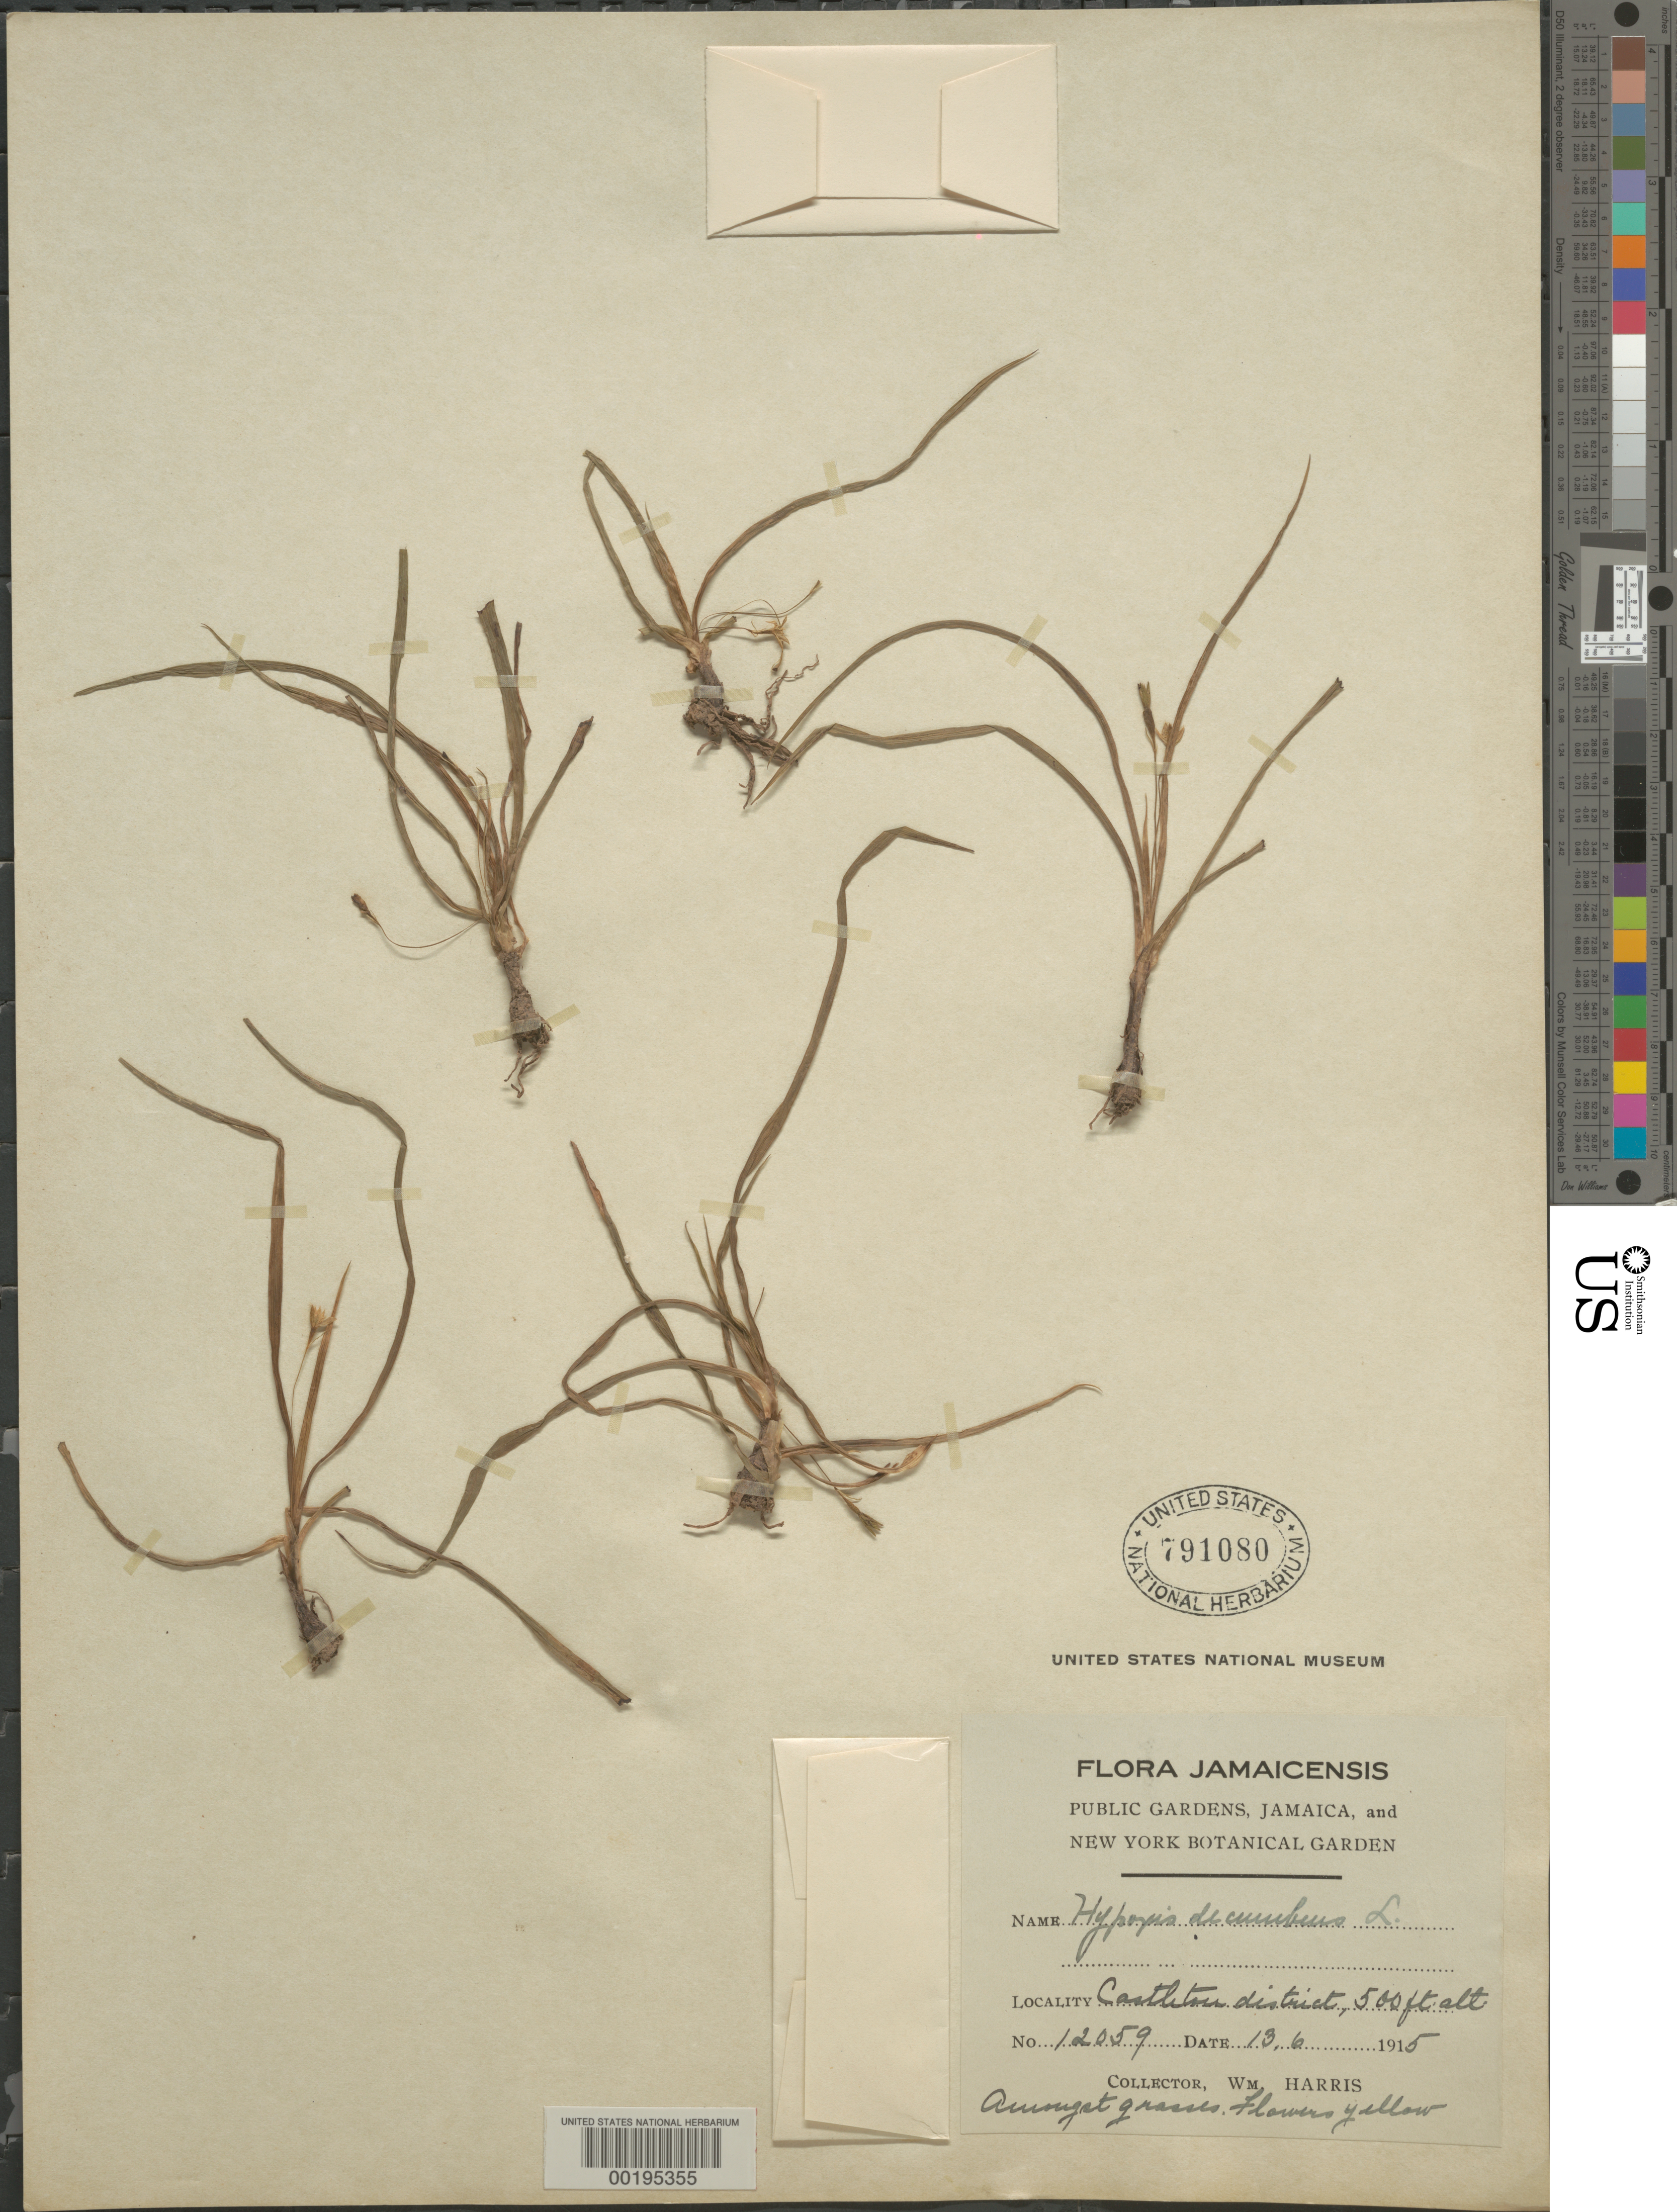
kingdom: Plantae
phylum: Tracheophyta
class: Liliopsida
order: Asparagales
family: Hypoxidaceae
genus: Hypoxis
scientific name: Hypoxis decumbens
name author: L.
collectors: W. H. Harris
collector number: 12059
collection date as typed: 13 Jun 1915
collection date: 1915-06-13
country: Jamaica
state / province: Saint Andrew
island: Greater Antilles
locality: Castleton dist.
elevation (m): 152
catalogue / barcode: US 791080